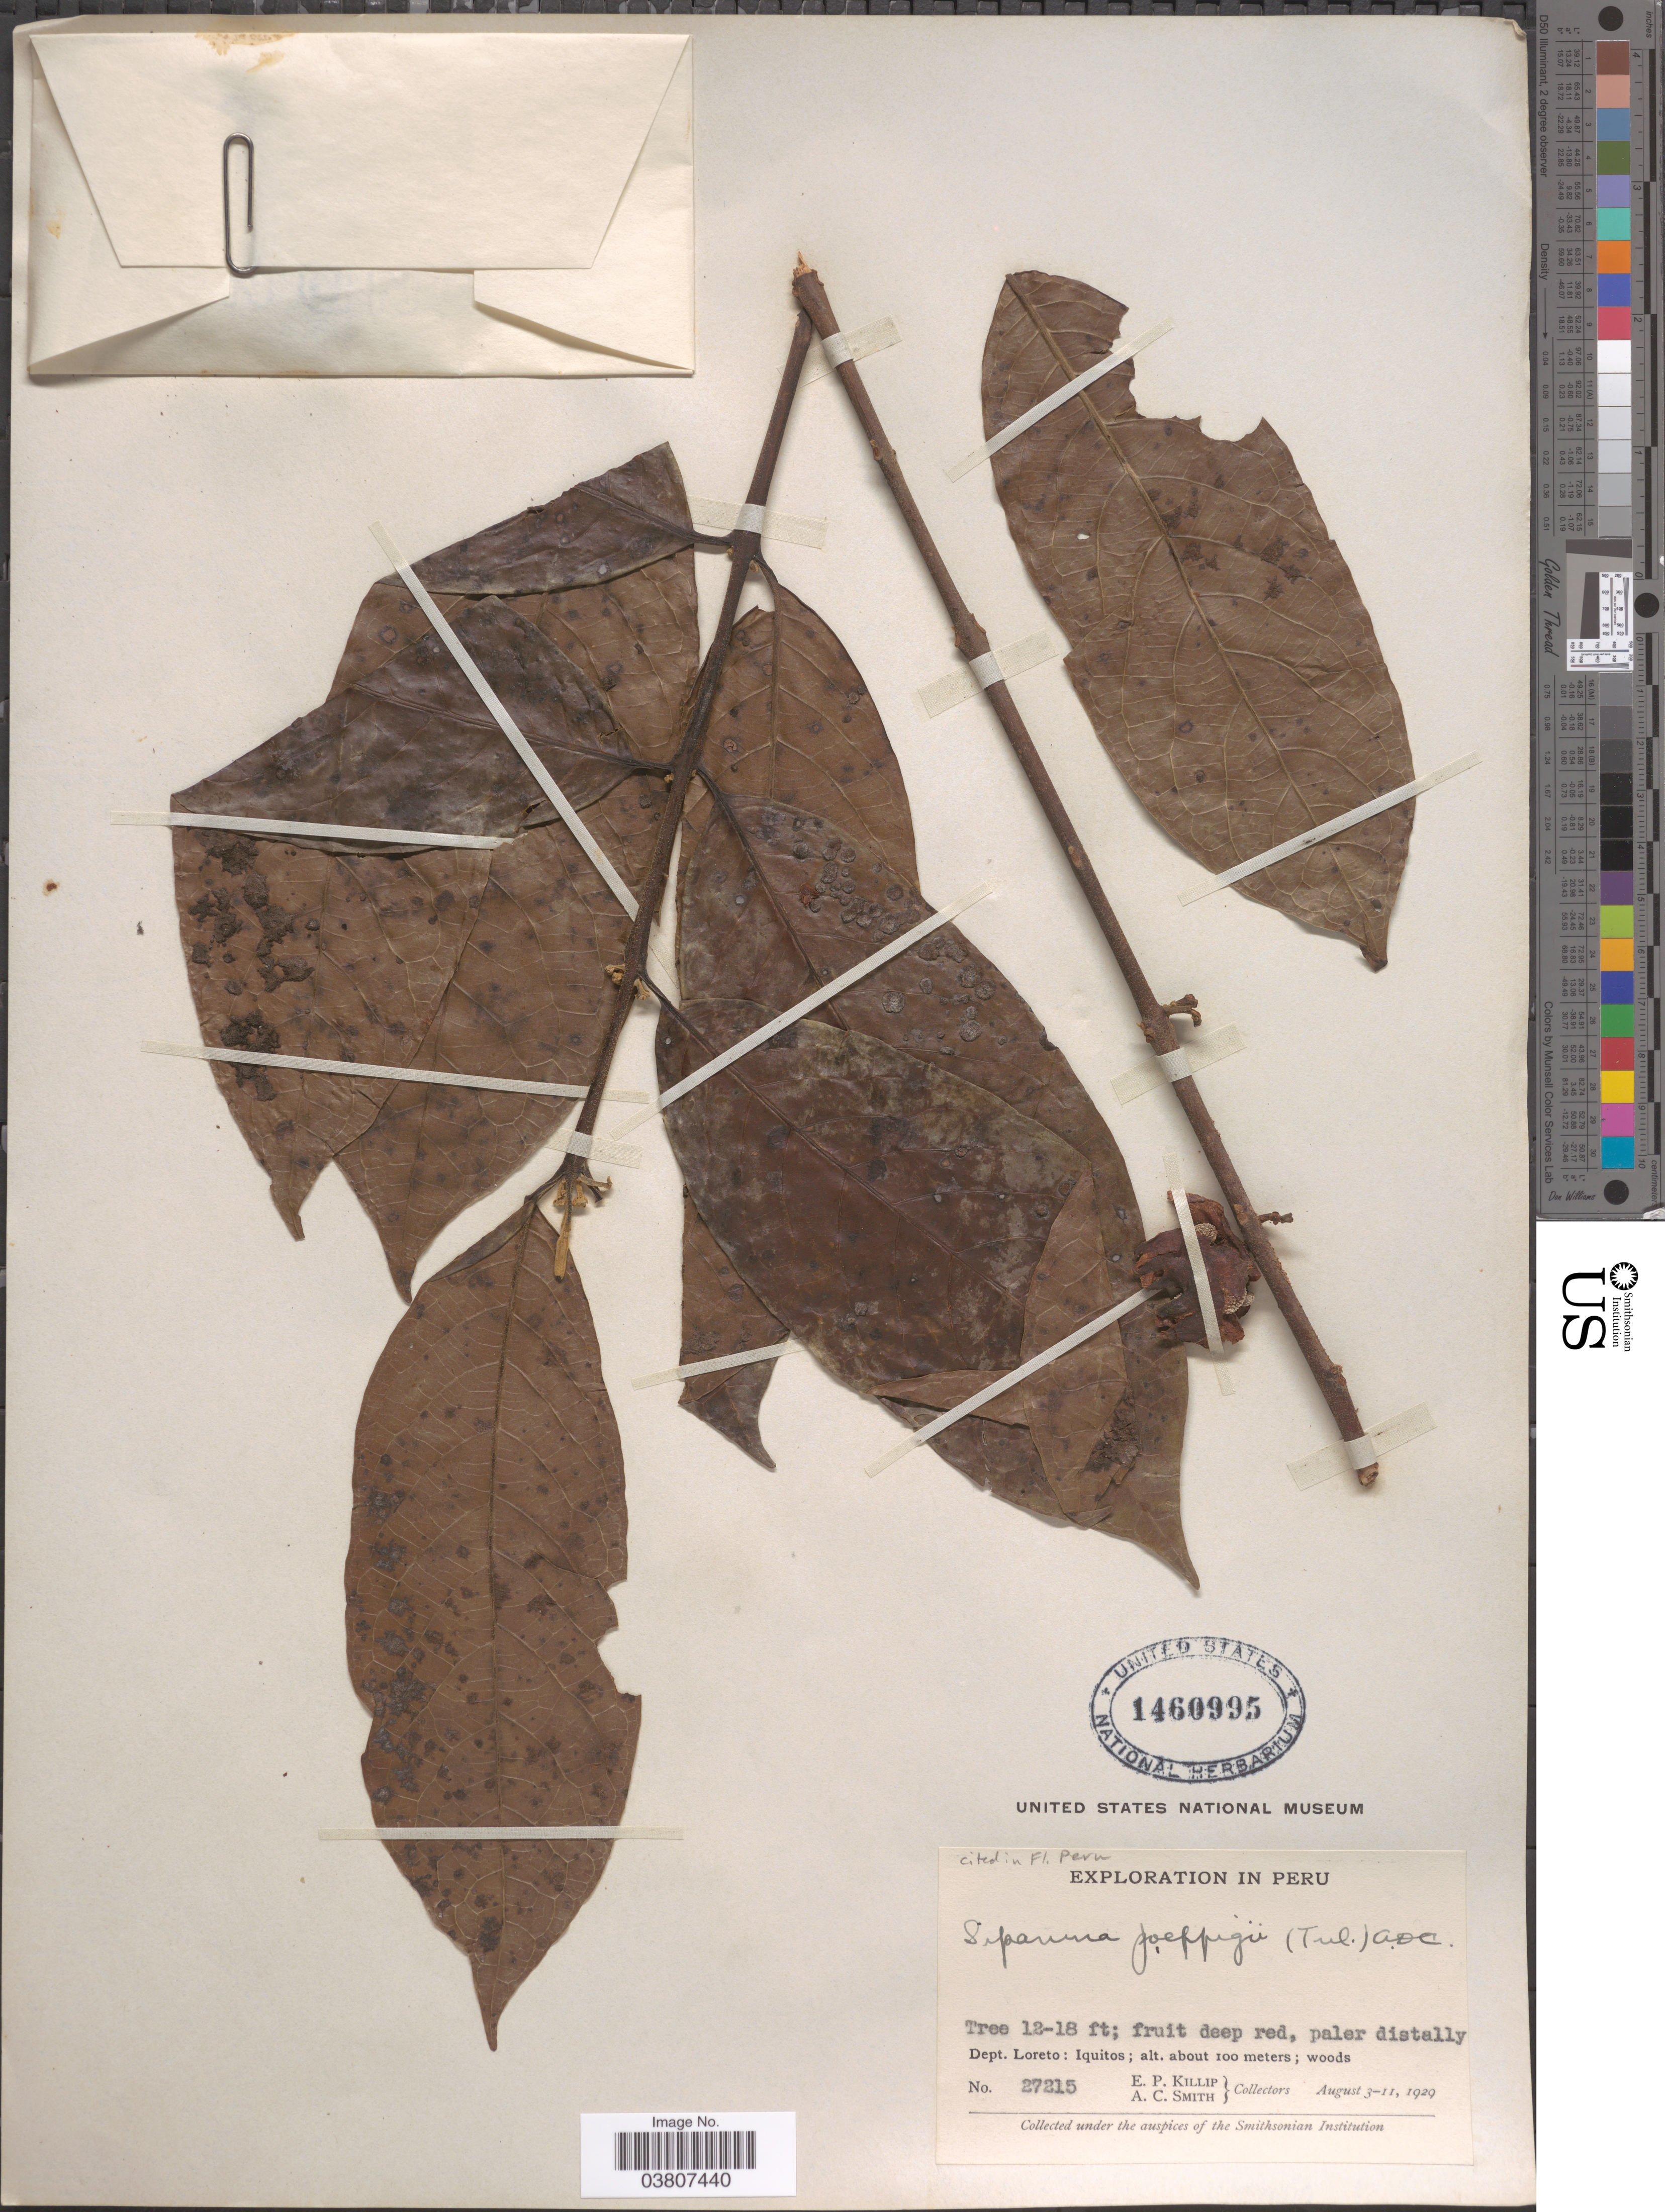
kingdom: Plantae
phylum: Tracheophyta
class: Magnoliopsida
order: Laurales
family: Siparunaceae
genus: Siparuna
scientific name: Siparuna poeppigii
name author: (Tul.) A. DC.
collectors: E. P. Killip & A. C. Smith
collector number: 27215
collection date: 1929-08-03/1929-08-11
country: Peru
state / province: Loreto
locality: Dept. Loreto: Iquitos.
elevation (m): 100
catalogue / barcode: US 1460995